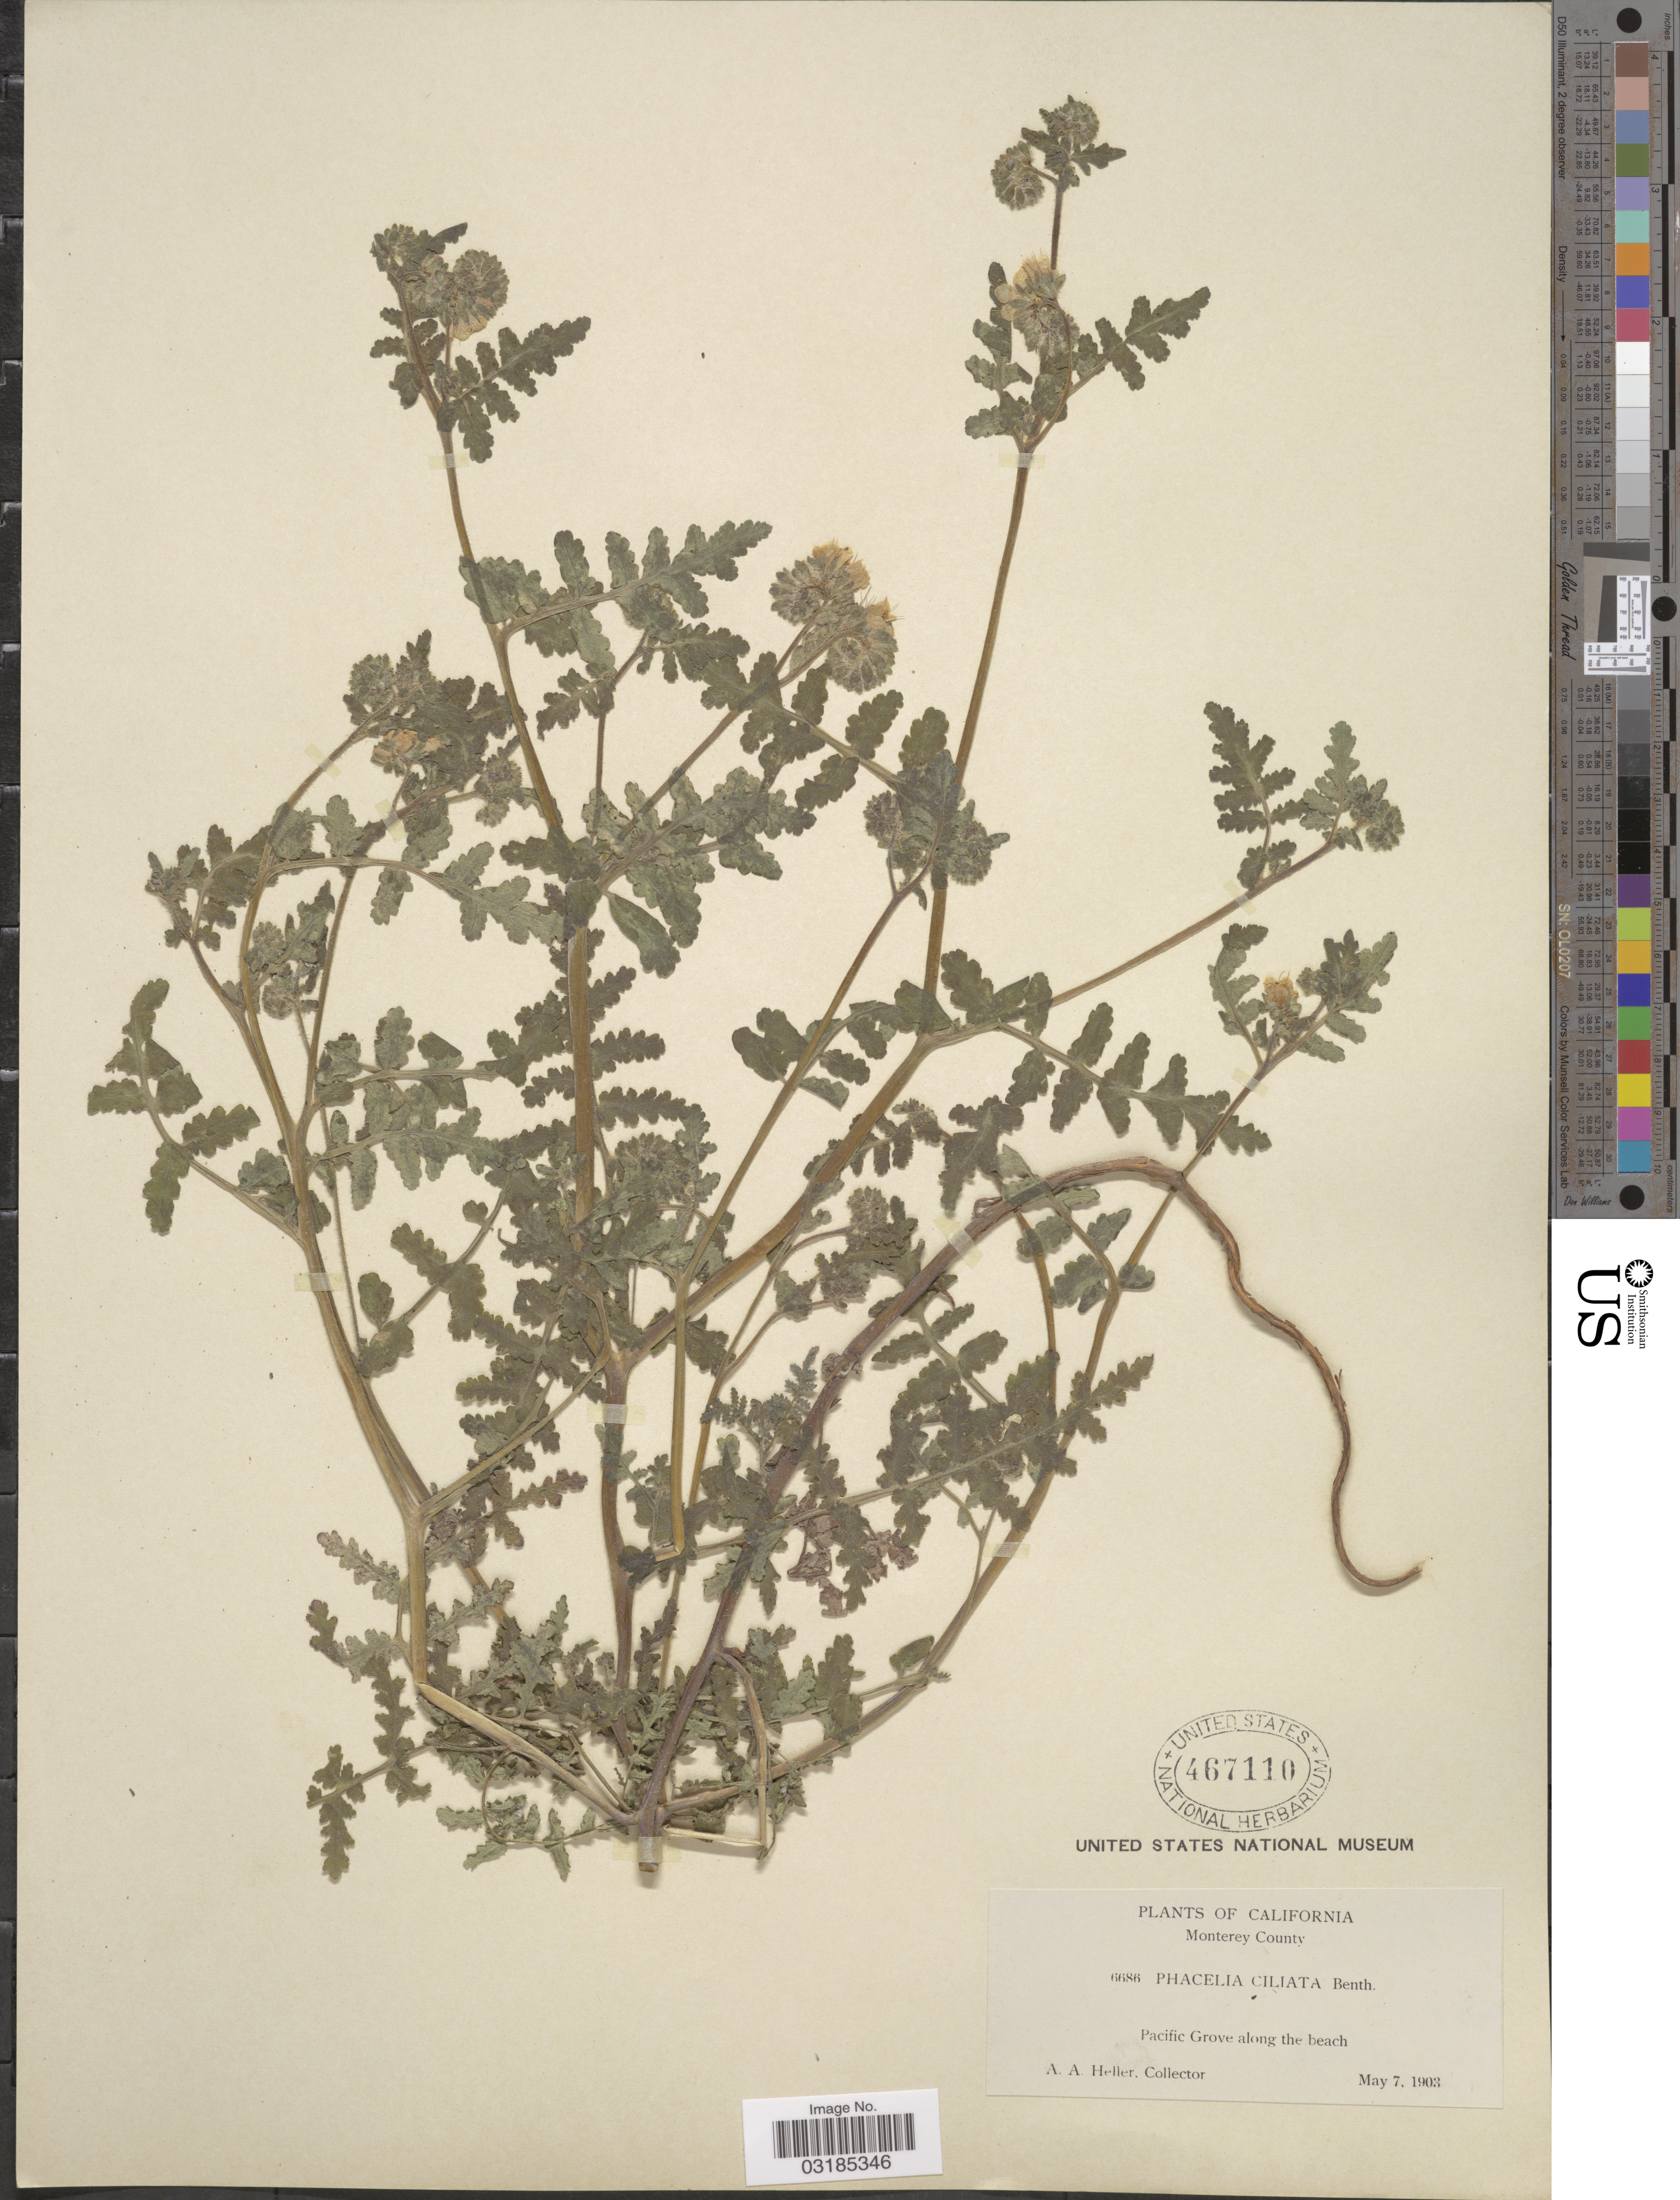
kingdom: Plantae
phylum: Tracheophyta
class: Magnoliopsida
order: Boraginales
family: Hydrophyllaceae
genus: Phacelia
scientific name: Phacelia distans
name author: Benth.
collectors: A. A. Heller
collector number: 6686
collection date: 1903-05-07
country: United States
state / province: California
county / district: Monterey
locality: Monterey County. Pacific Grove along the beach.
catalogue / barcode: US 467110